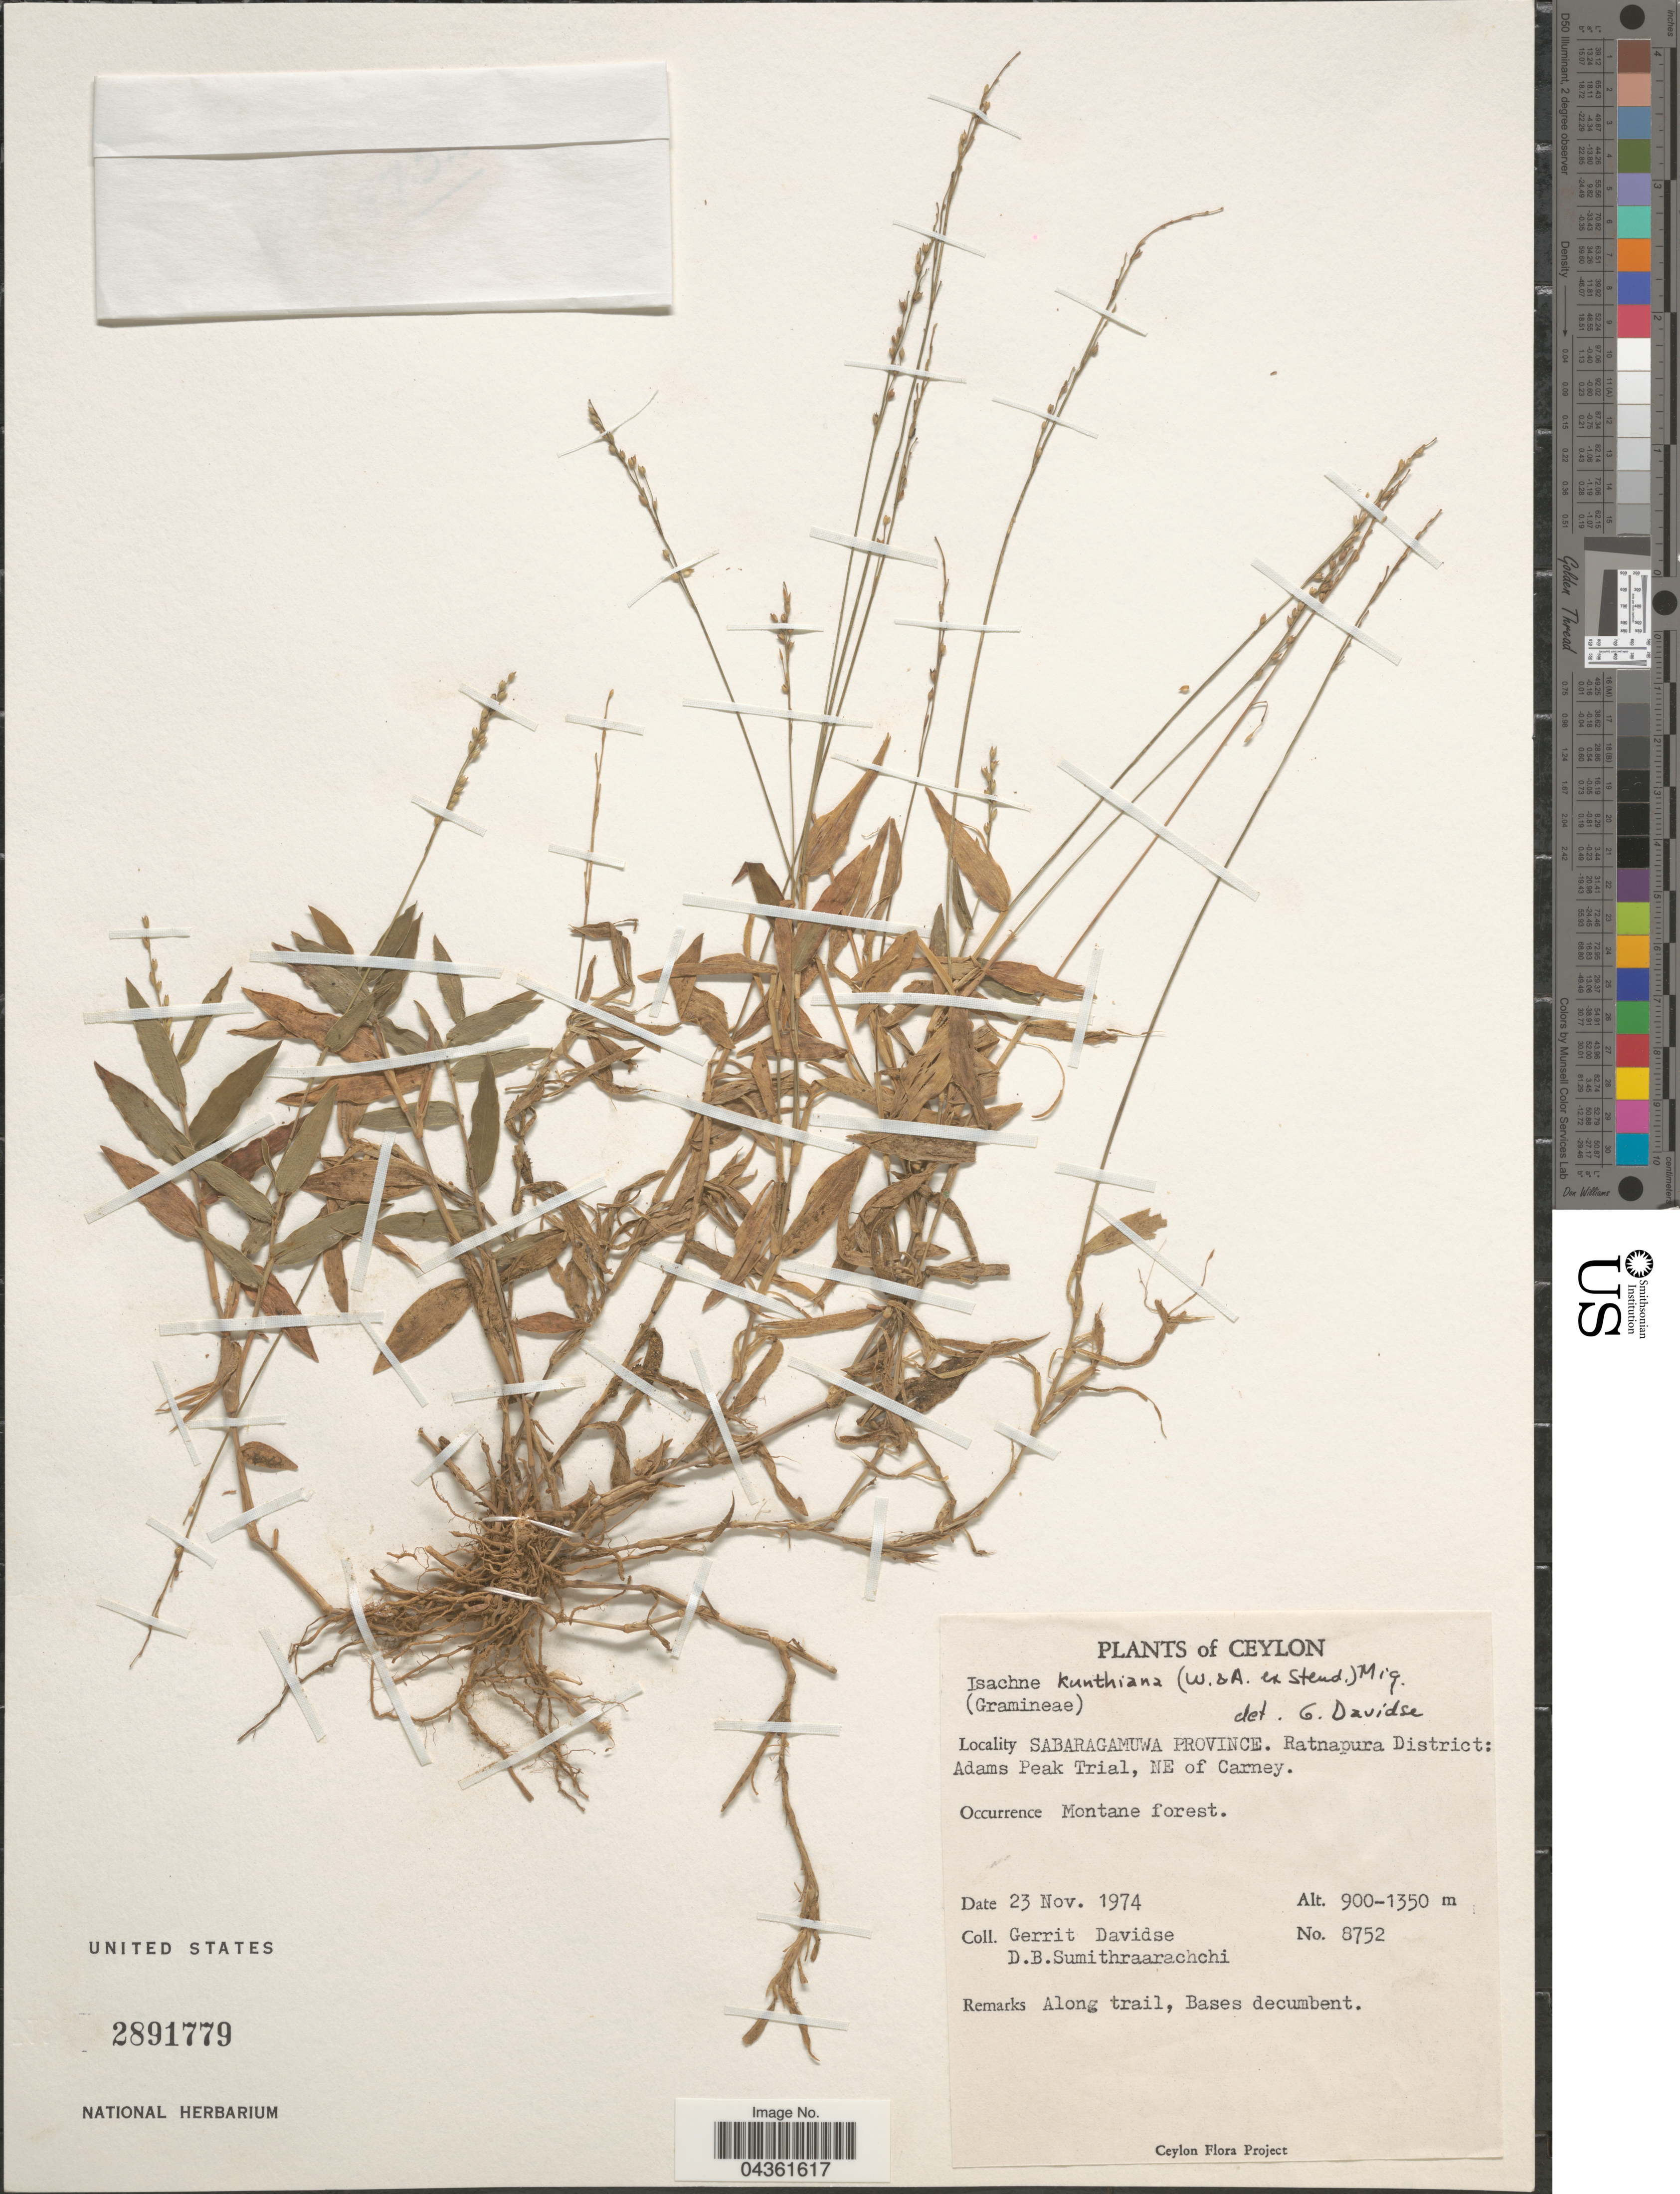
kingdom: Plantae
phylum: Tracheophyta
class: Liliopsida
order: Poales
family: Poaceae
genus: Isachne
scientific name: Isachne kunthiana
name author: (Wight & Arn. ex Steud.) Miq.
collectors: G. Davidse & D. B. Sumithraarachchi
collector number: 8752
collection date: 1974-11-23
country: Sri Lanka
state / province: Sabaragamuwa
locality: Ceylon. Ratnapura District: Adams Peak Trail, NE of Carney. Montane forest.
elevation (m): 900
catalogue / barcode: US 2891779